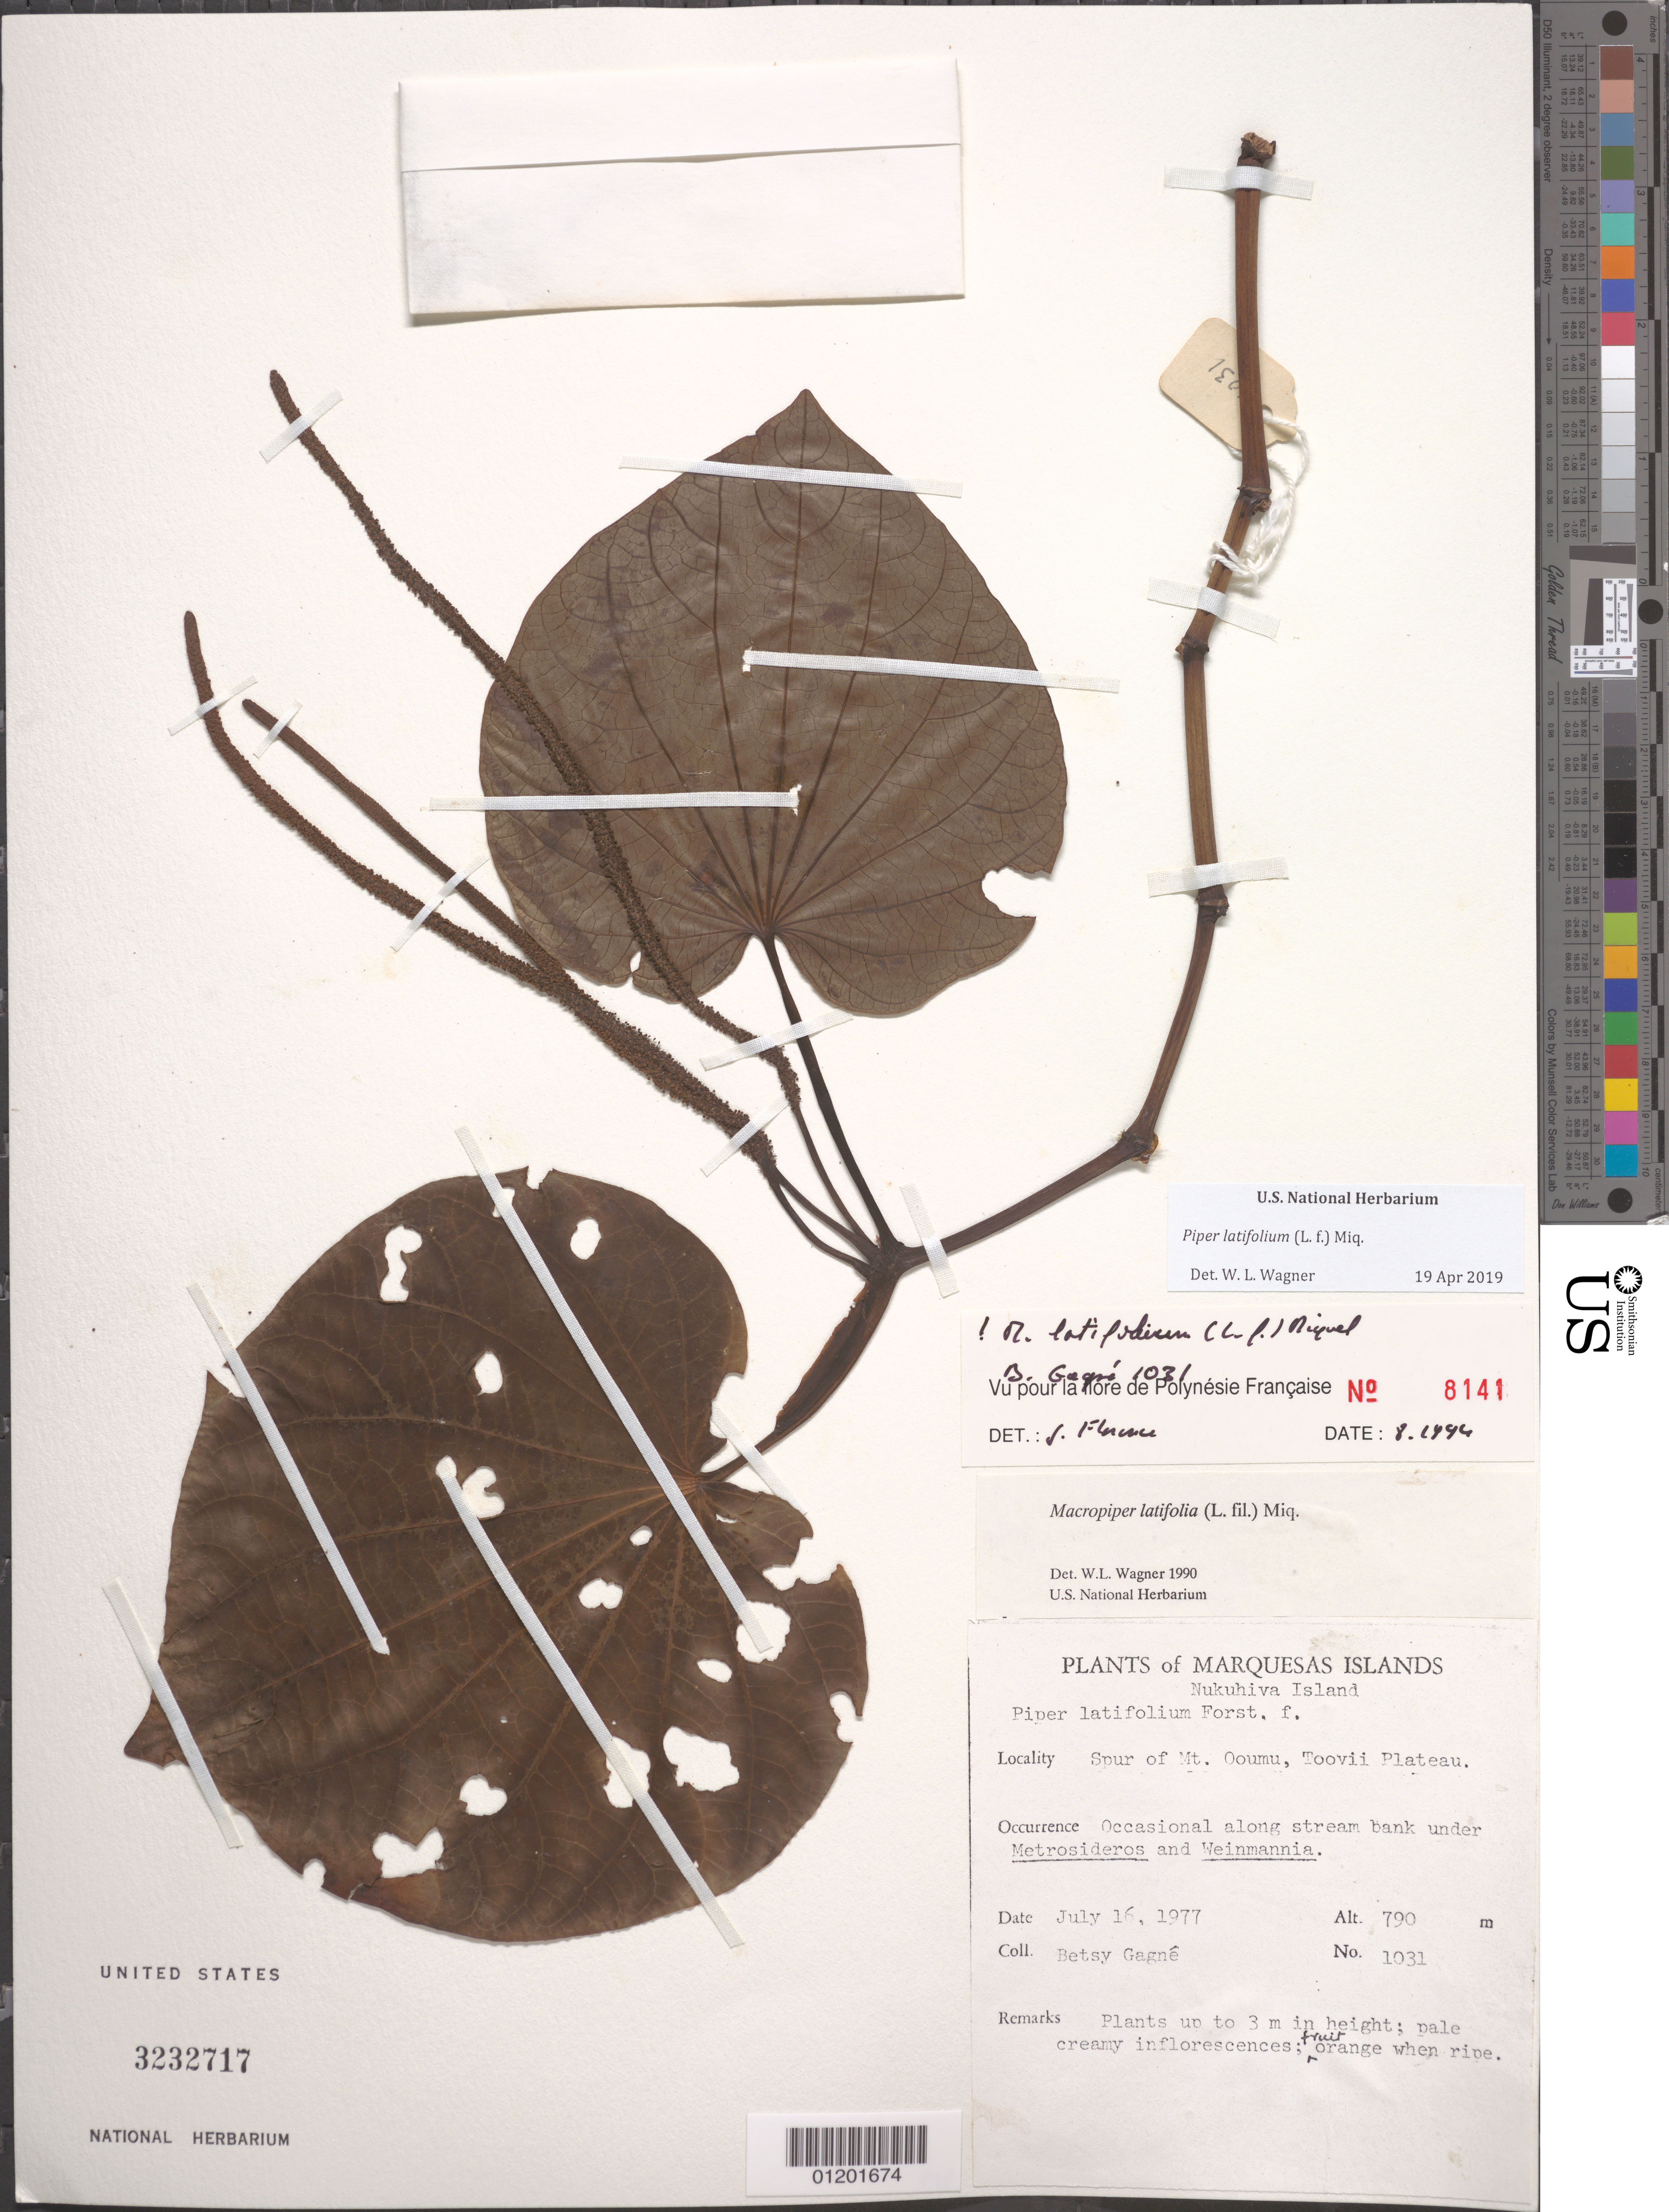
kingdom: Plantae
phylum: Tracheophyta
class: Magnoliopsida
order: Piperales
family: Piperaceae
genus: Piper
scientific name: Piper latifolium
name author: L. f.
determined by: Wagner, W. L., (BOT), Smithsonian Institution - National Museum of Natural History (UNITED STATES)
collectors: B. H. Gagné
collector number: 1031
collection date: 1977-07-16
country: French Polynesia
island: Nuku Hiva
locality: Toovii Plateau, spur of Mt. Ooumu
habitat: Along stream bank under Metrosideros and Weinmannia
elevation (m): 790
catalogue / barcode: US 3232717